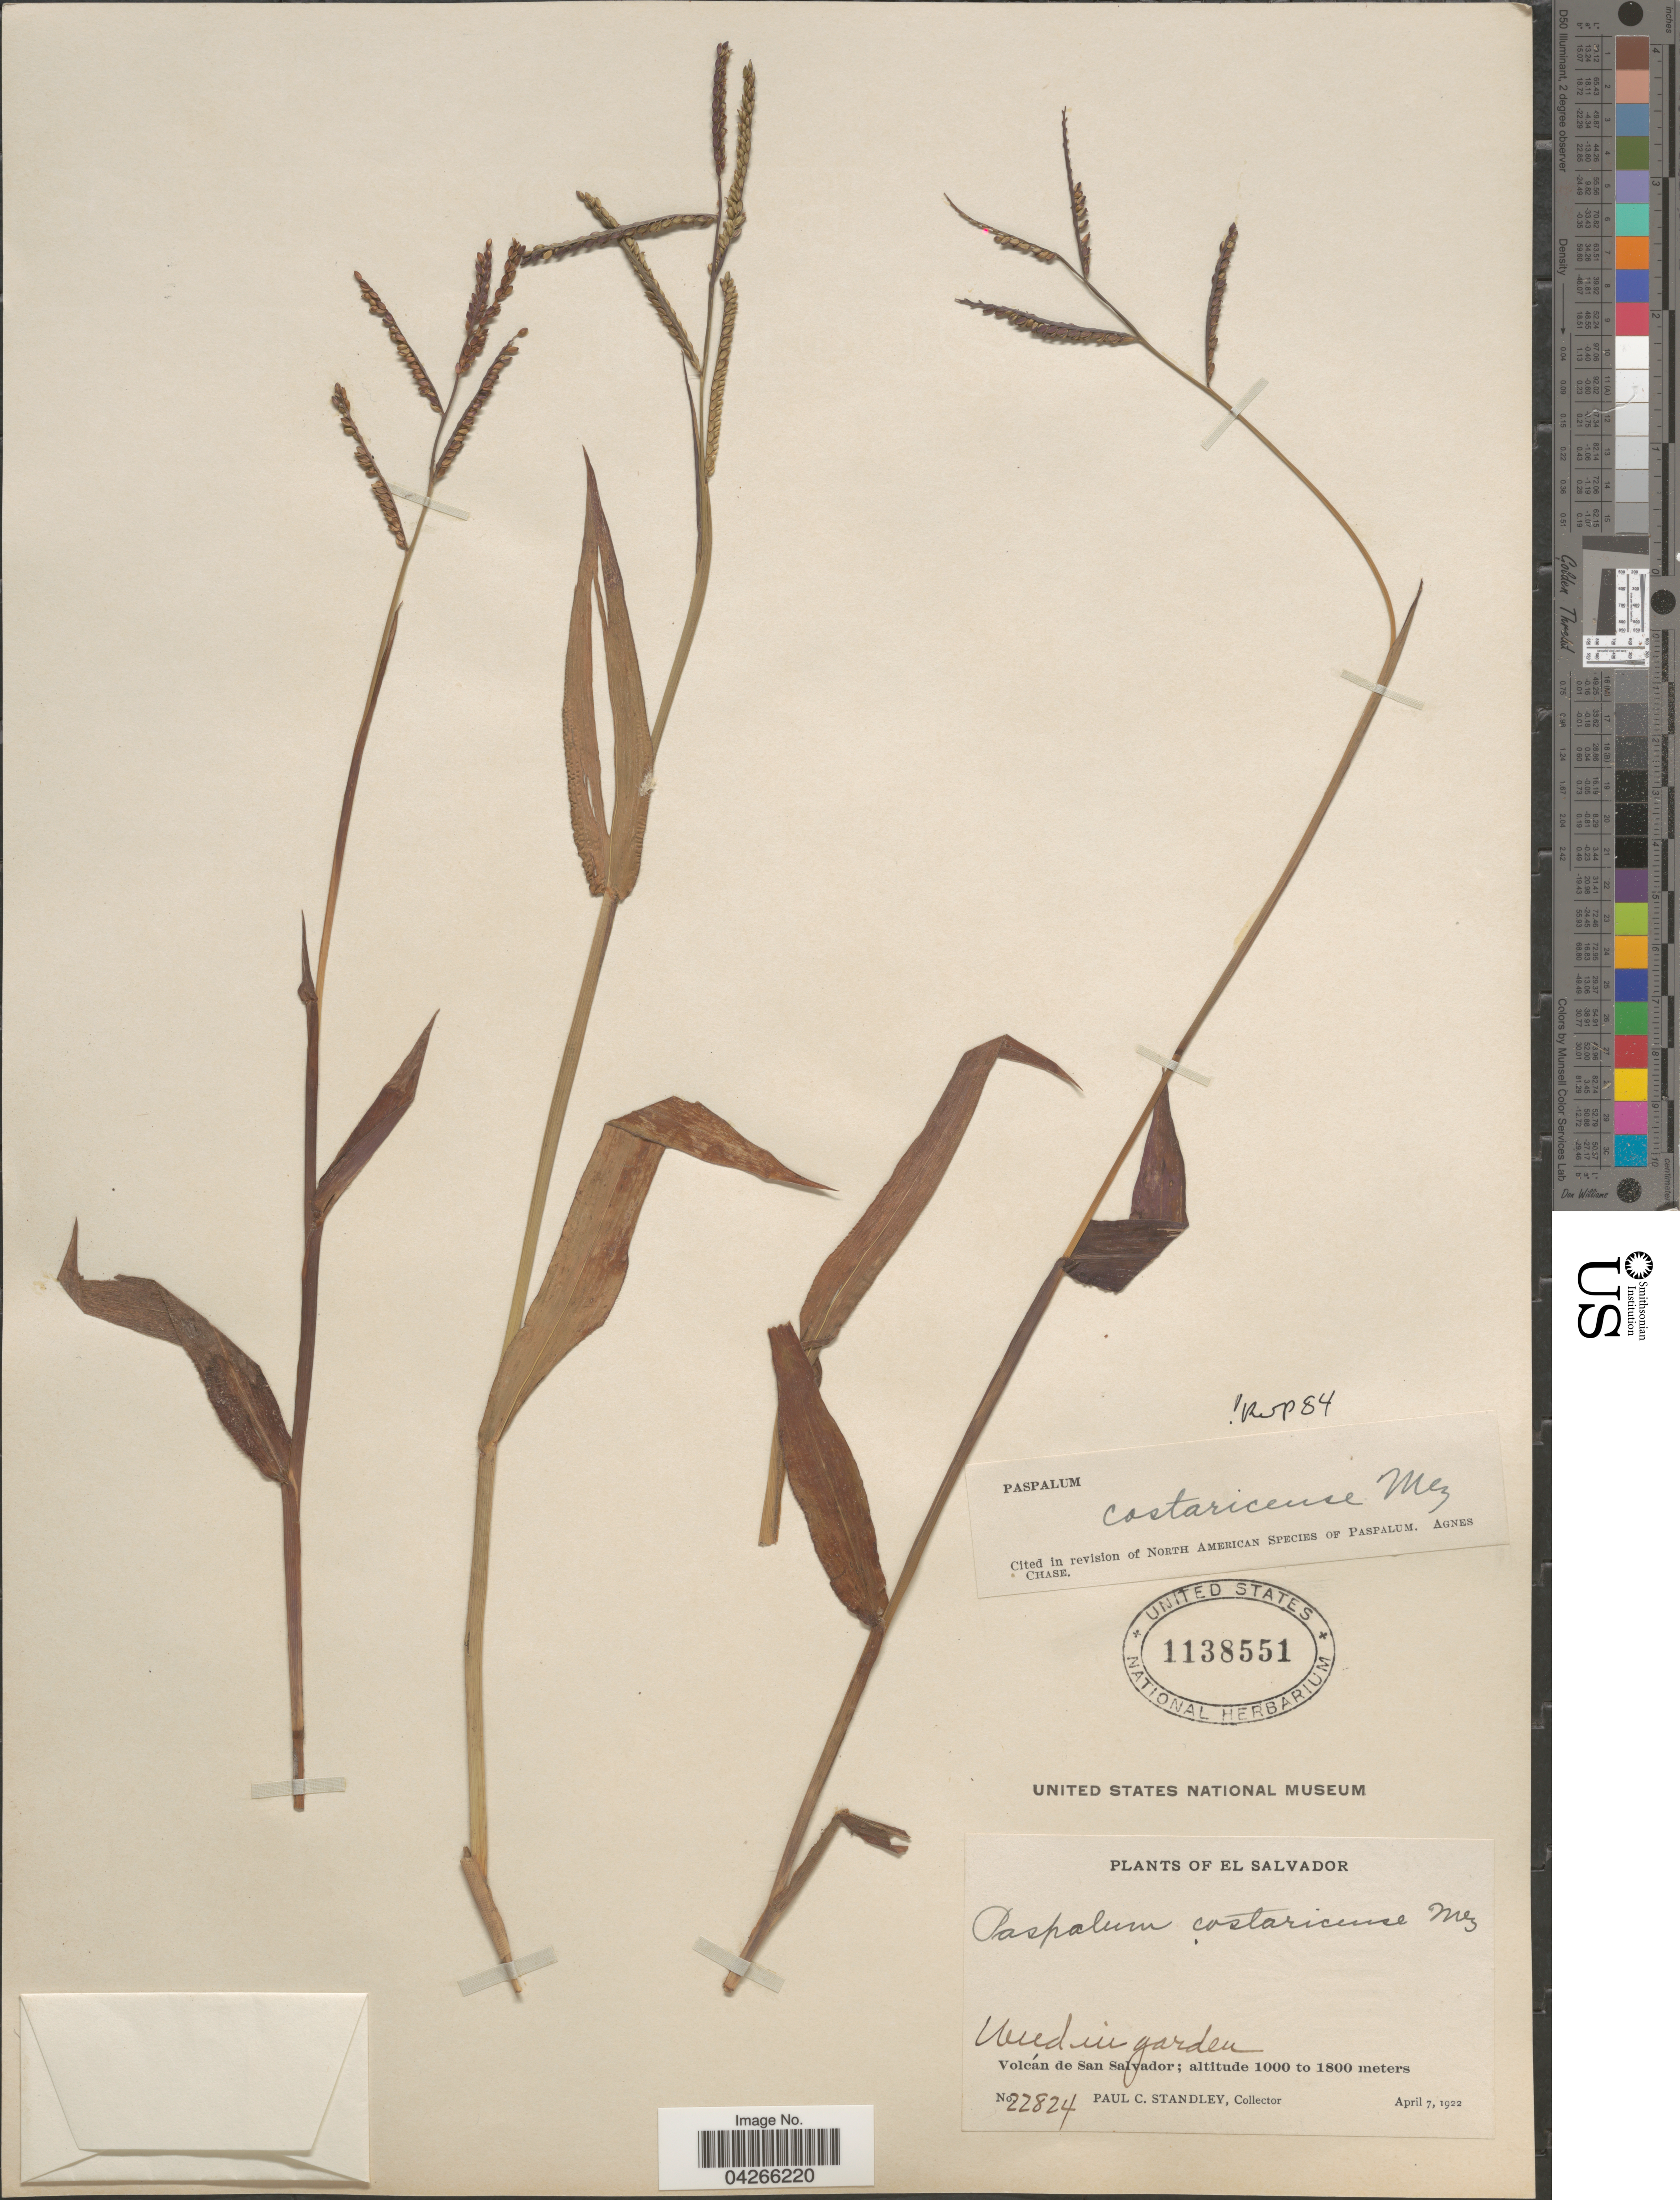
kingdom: Plantae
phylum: Tracheophyta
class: Liliopsida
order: Poales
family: Poaceae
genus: Paspalum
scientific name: Paspalum costaricense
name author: Mez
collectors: P. C. Standley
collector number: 22824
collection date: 1922-04-07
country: El Salvador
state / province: San Salvador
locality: Volcán de San Salvador.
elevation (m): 1000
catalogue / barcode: US 1138551